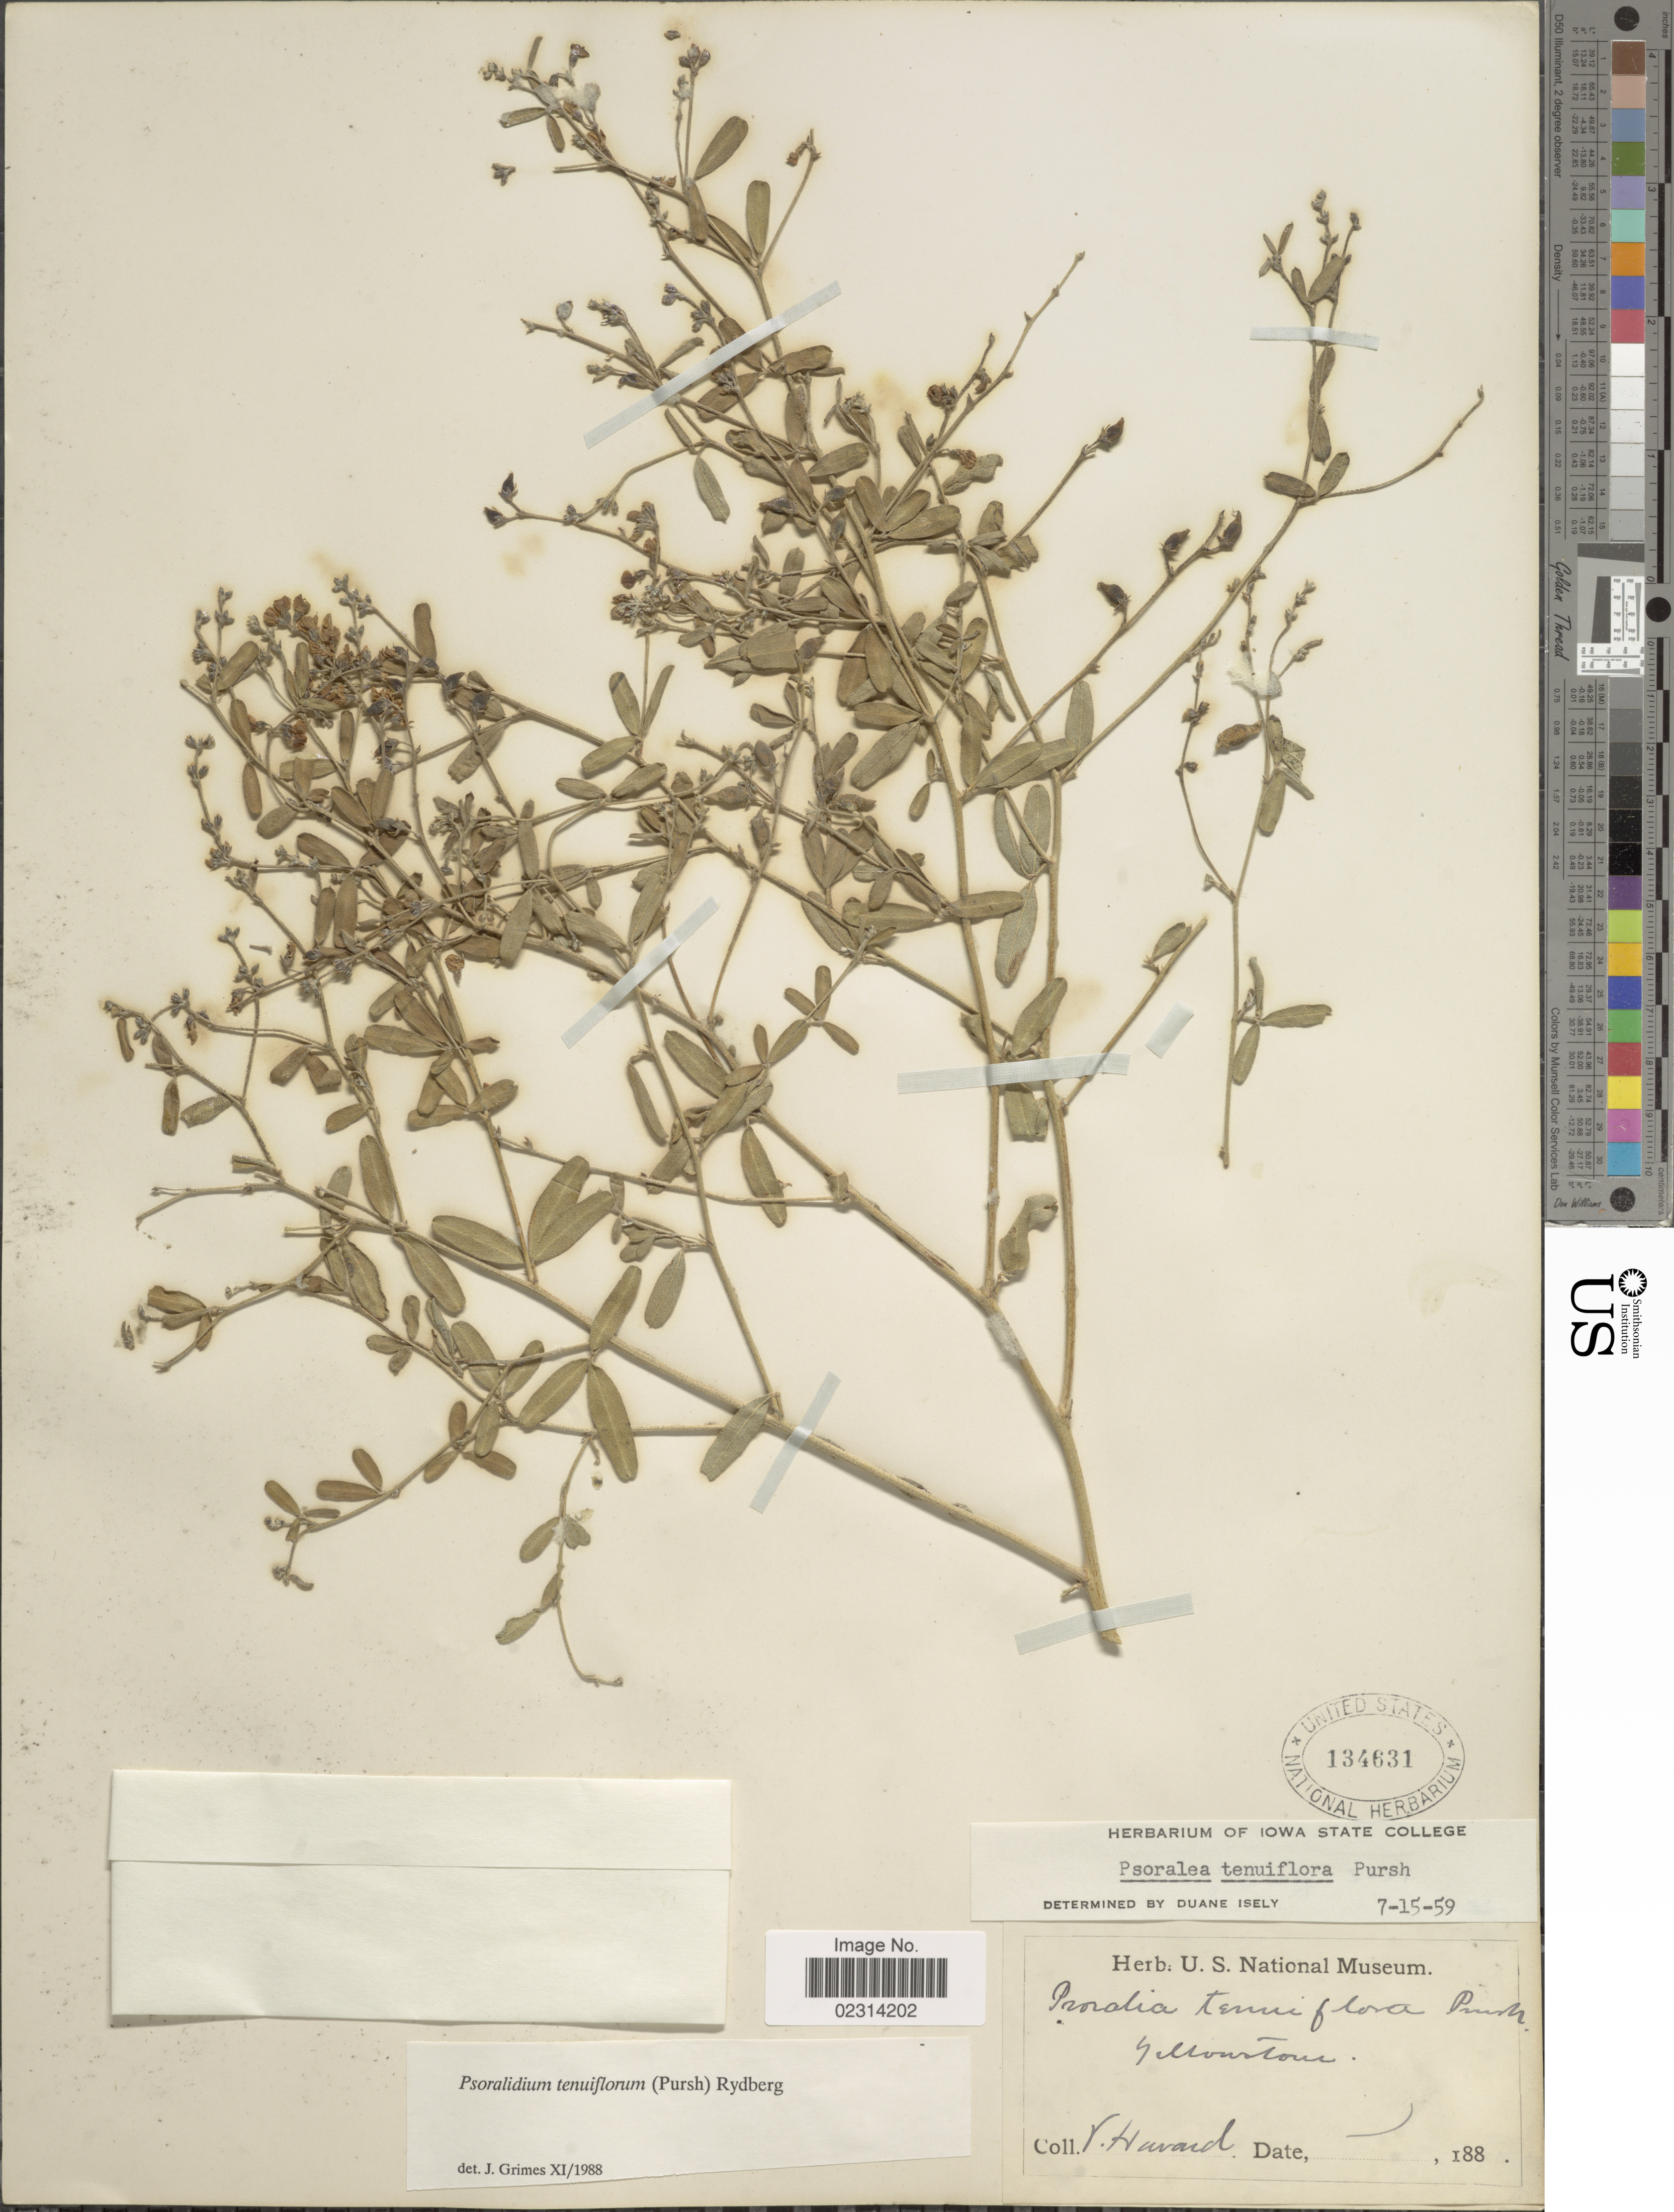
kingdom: Plantae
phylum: Tracheophyta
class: Magnoliopsida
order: Fabales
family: Fabaceae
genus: Psoralidium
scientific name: Psoralidium tenuiflorum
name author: (Pursh) Rydb.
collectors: V. Havard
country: United States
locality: Yellowstone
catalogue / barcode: US 134631